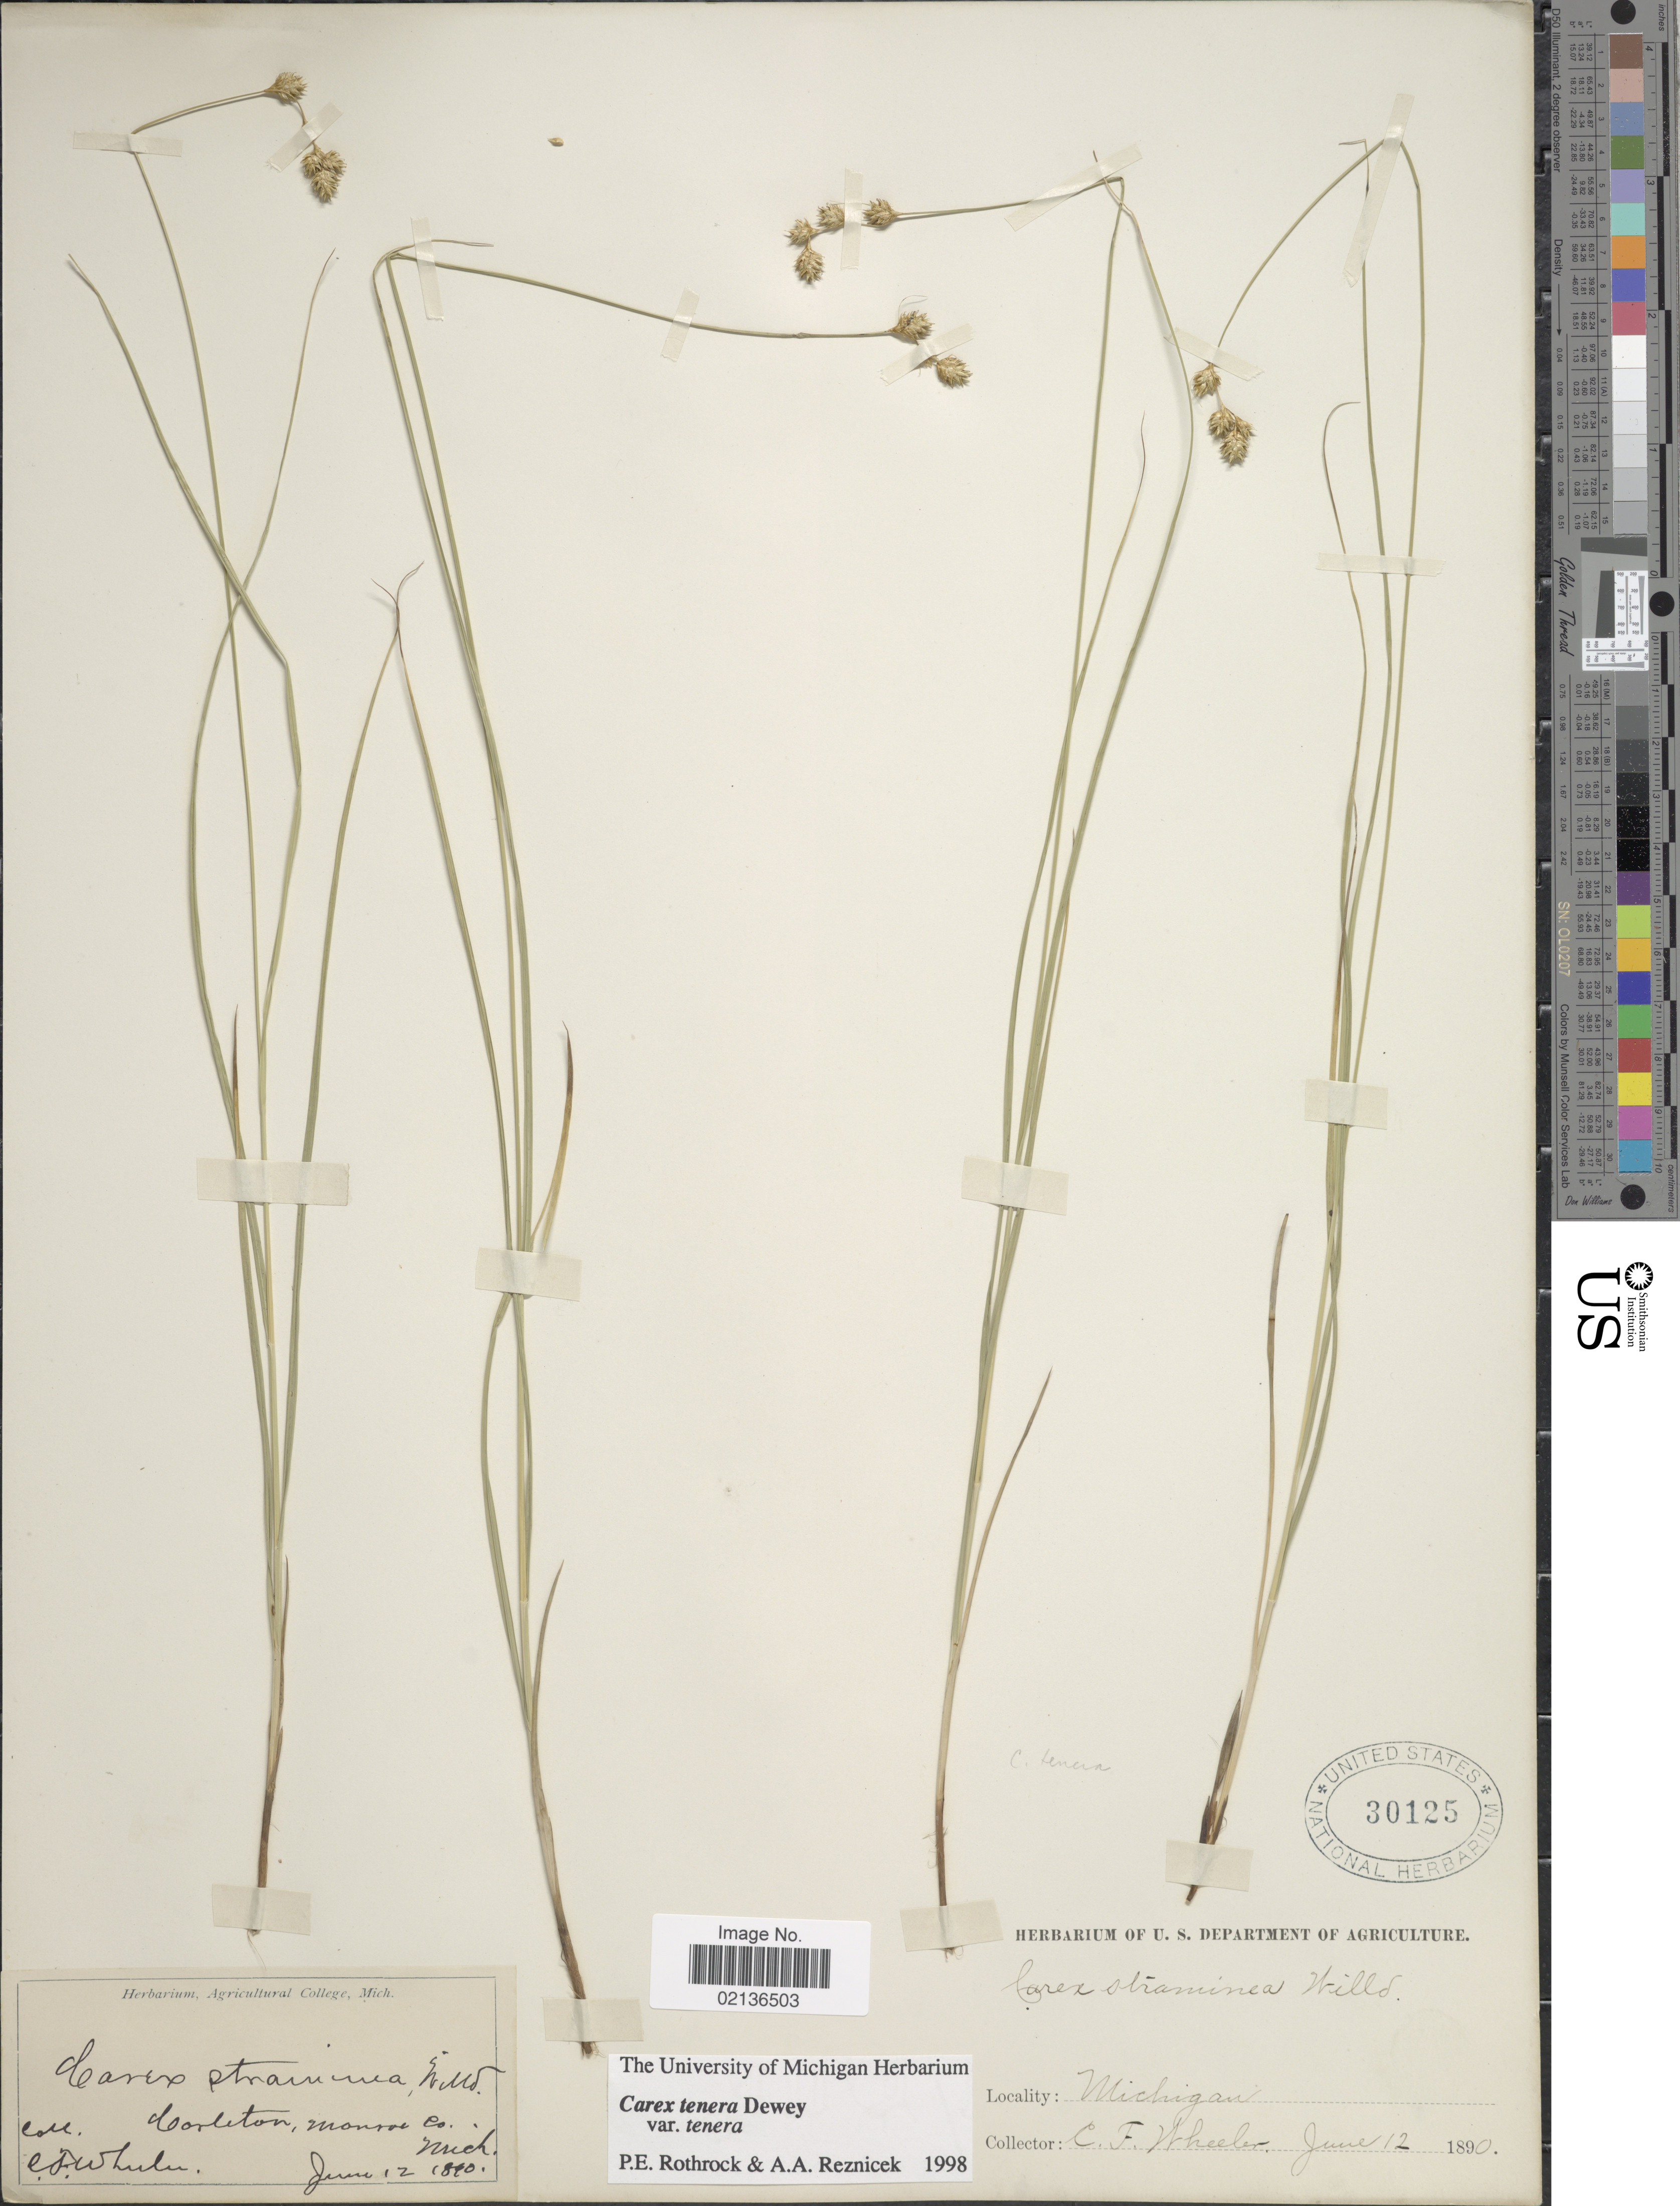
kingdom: Plantae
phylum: Tracheophyta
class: Liliopsida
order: Poales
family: Cyperaceae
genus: Carex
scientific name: Carex tenera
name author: Dewey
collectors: C. Wheeler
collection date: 1890-06-12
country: United States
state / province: Michigan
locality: Carleton, Monroe Co.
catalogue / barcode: US 30125